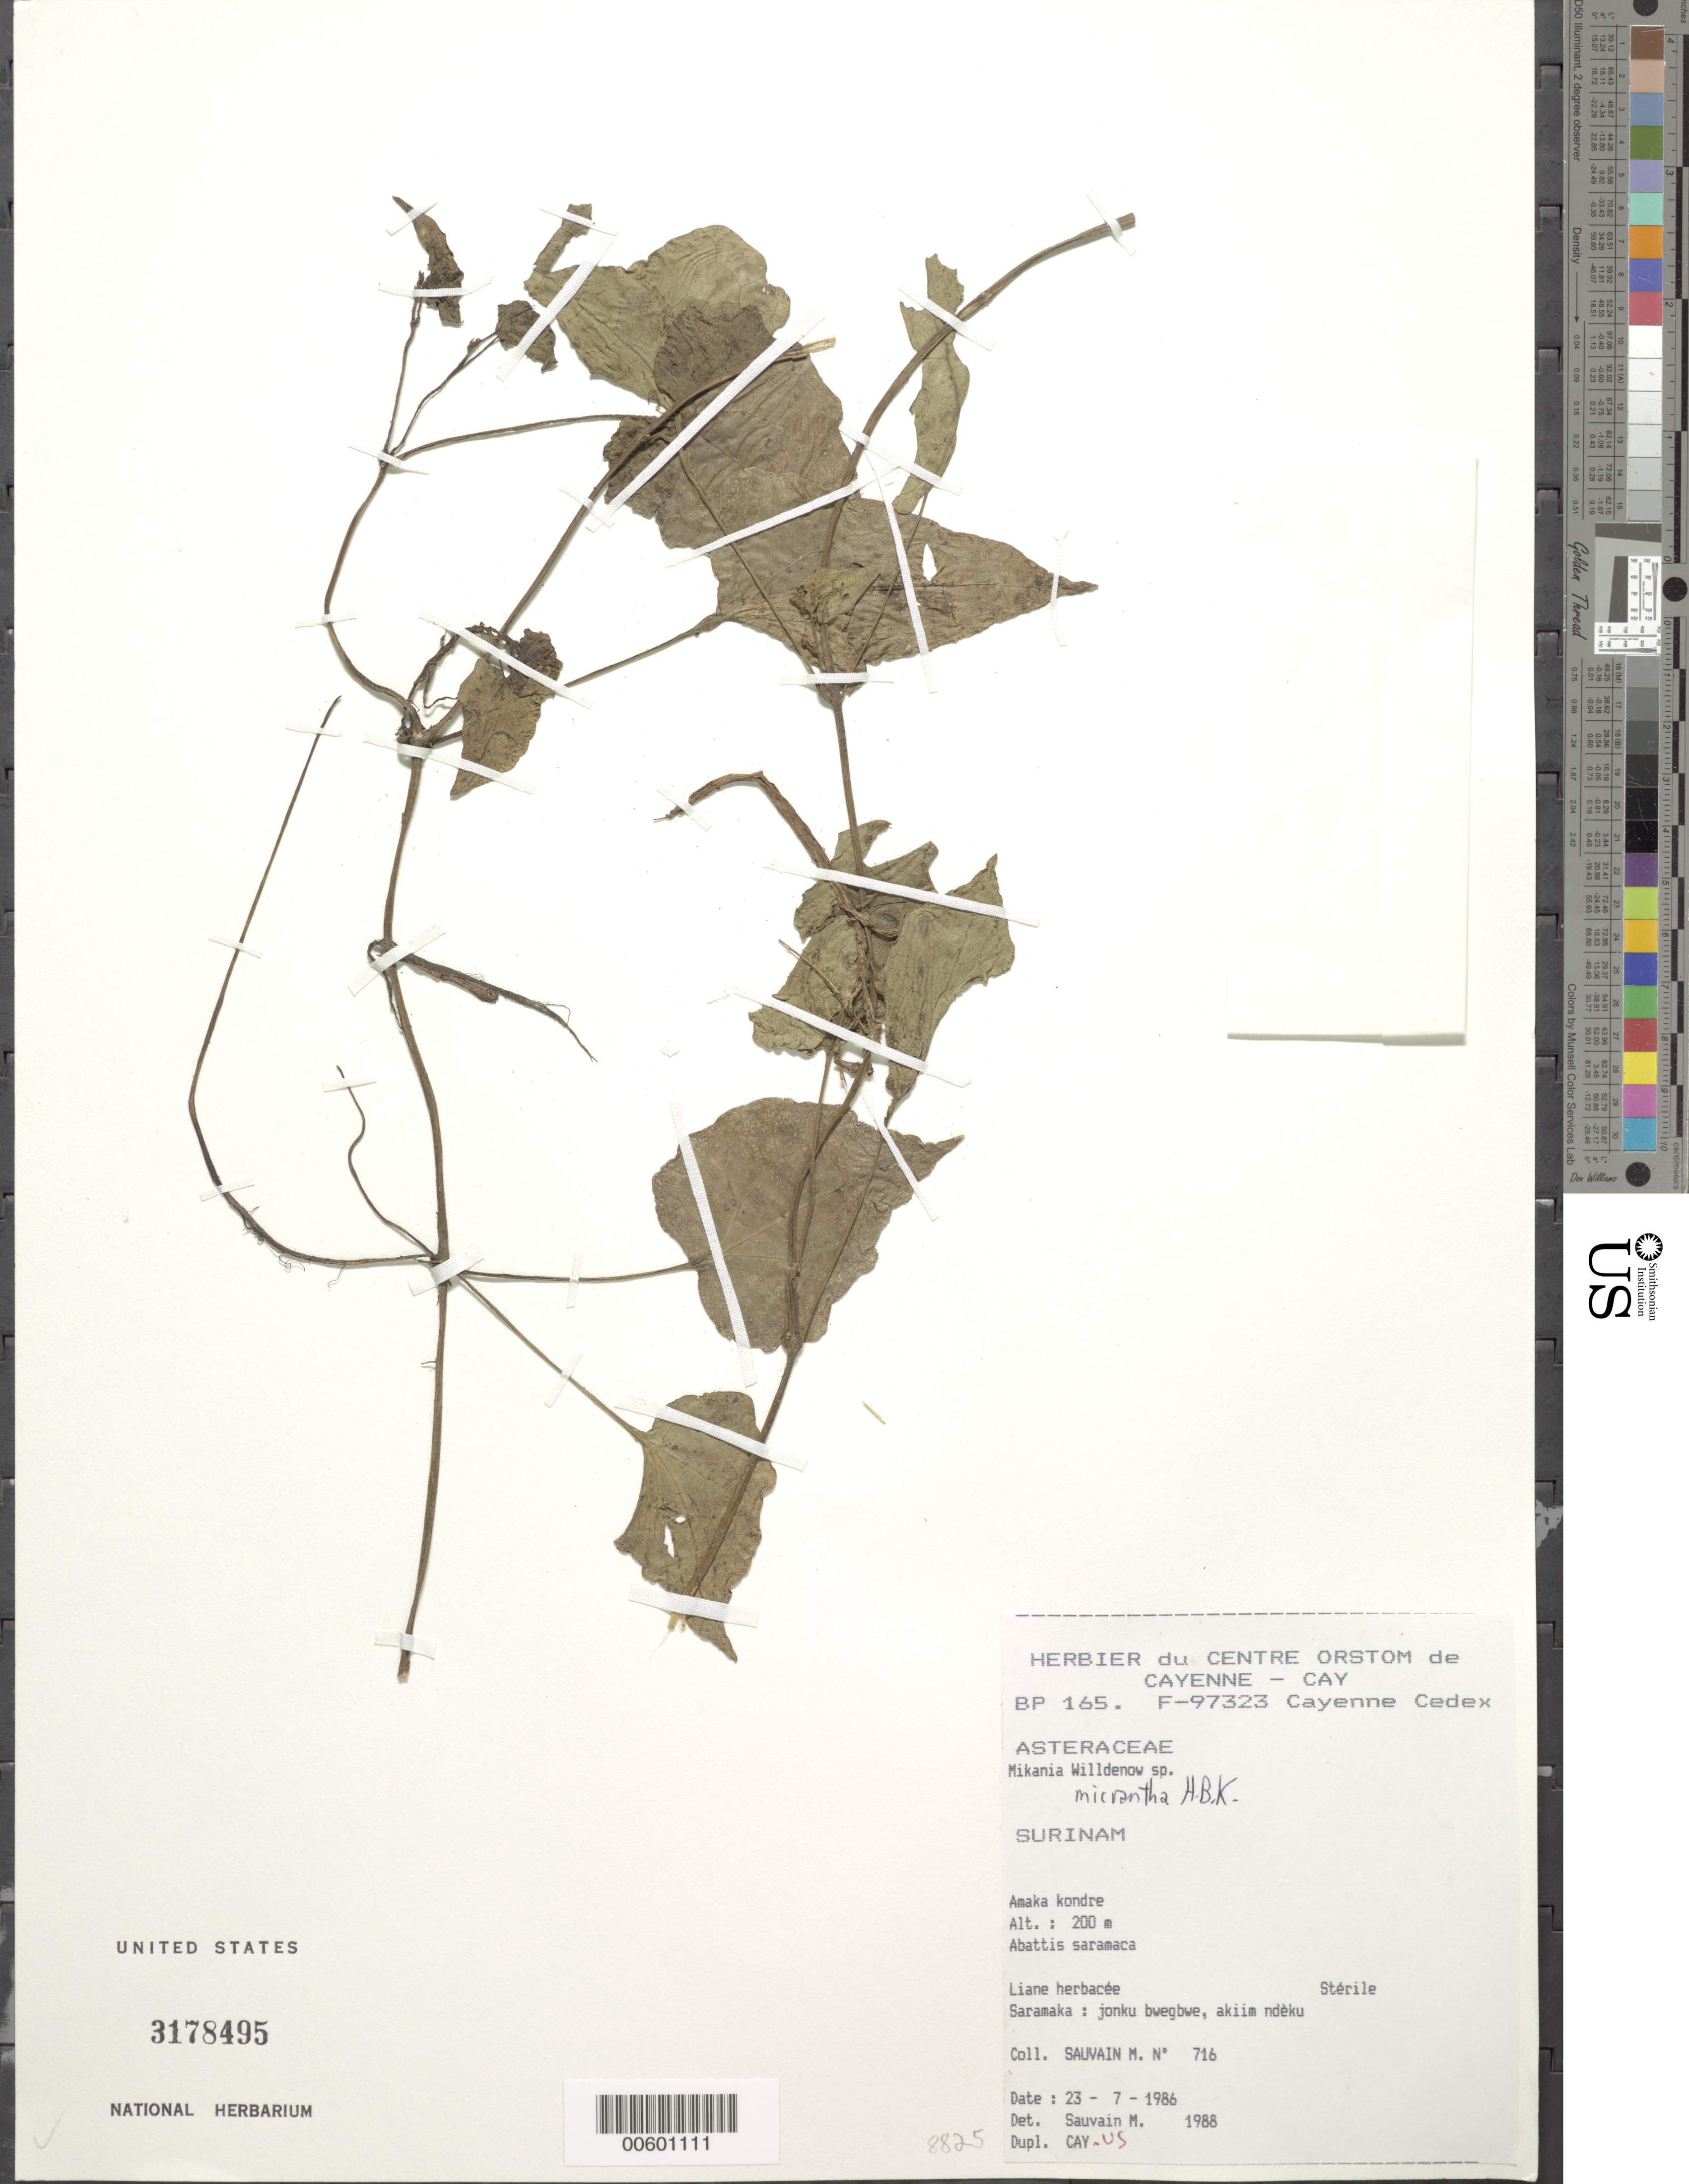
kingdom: Plantae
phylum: Tracheophyta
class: Magnoliopsida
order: Asterales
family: Asteraceae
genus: Mikania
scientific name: Mikania micrantha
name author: Kunth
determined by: Sauvain, M.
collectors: M. Sauvain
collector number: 716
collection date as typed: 23-Jul-86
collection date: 1986-07-23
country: Suriname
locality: Amaka kondre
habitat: Abattis saramaca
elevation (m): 200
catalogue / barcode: US 3178495